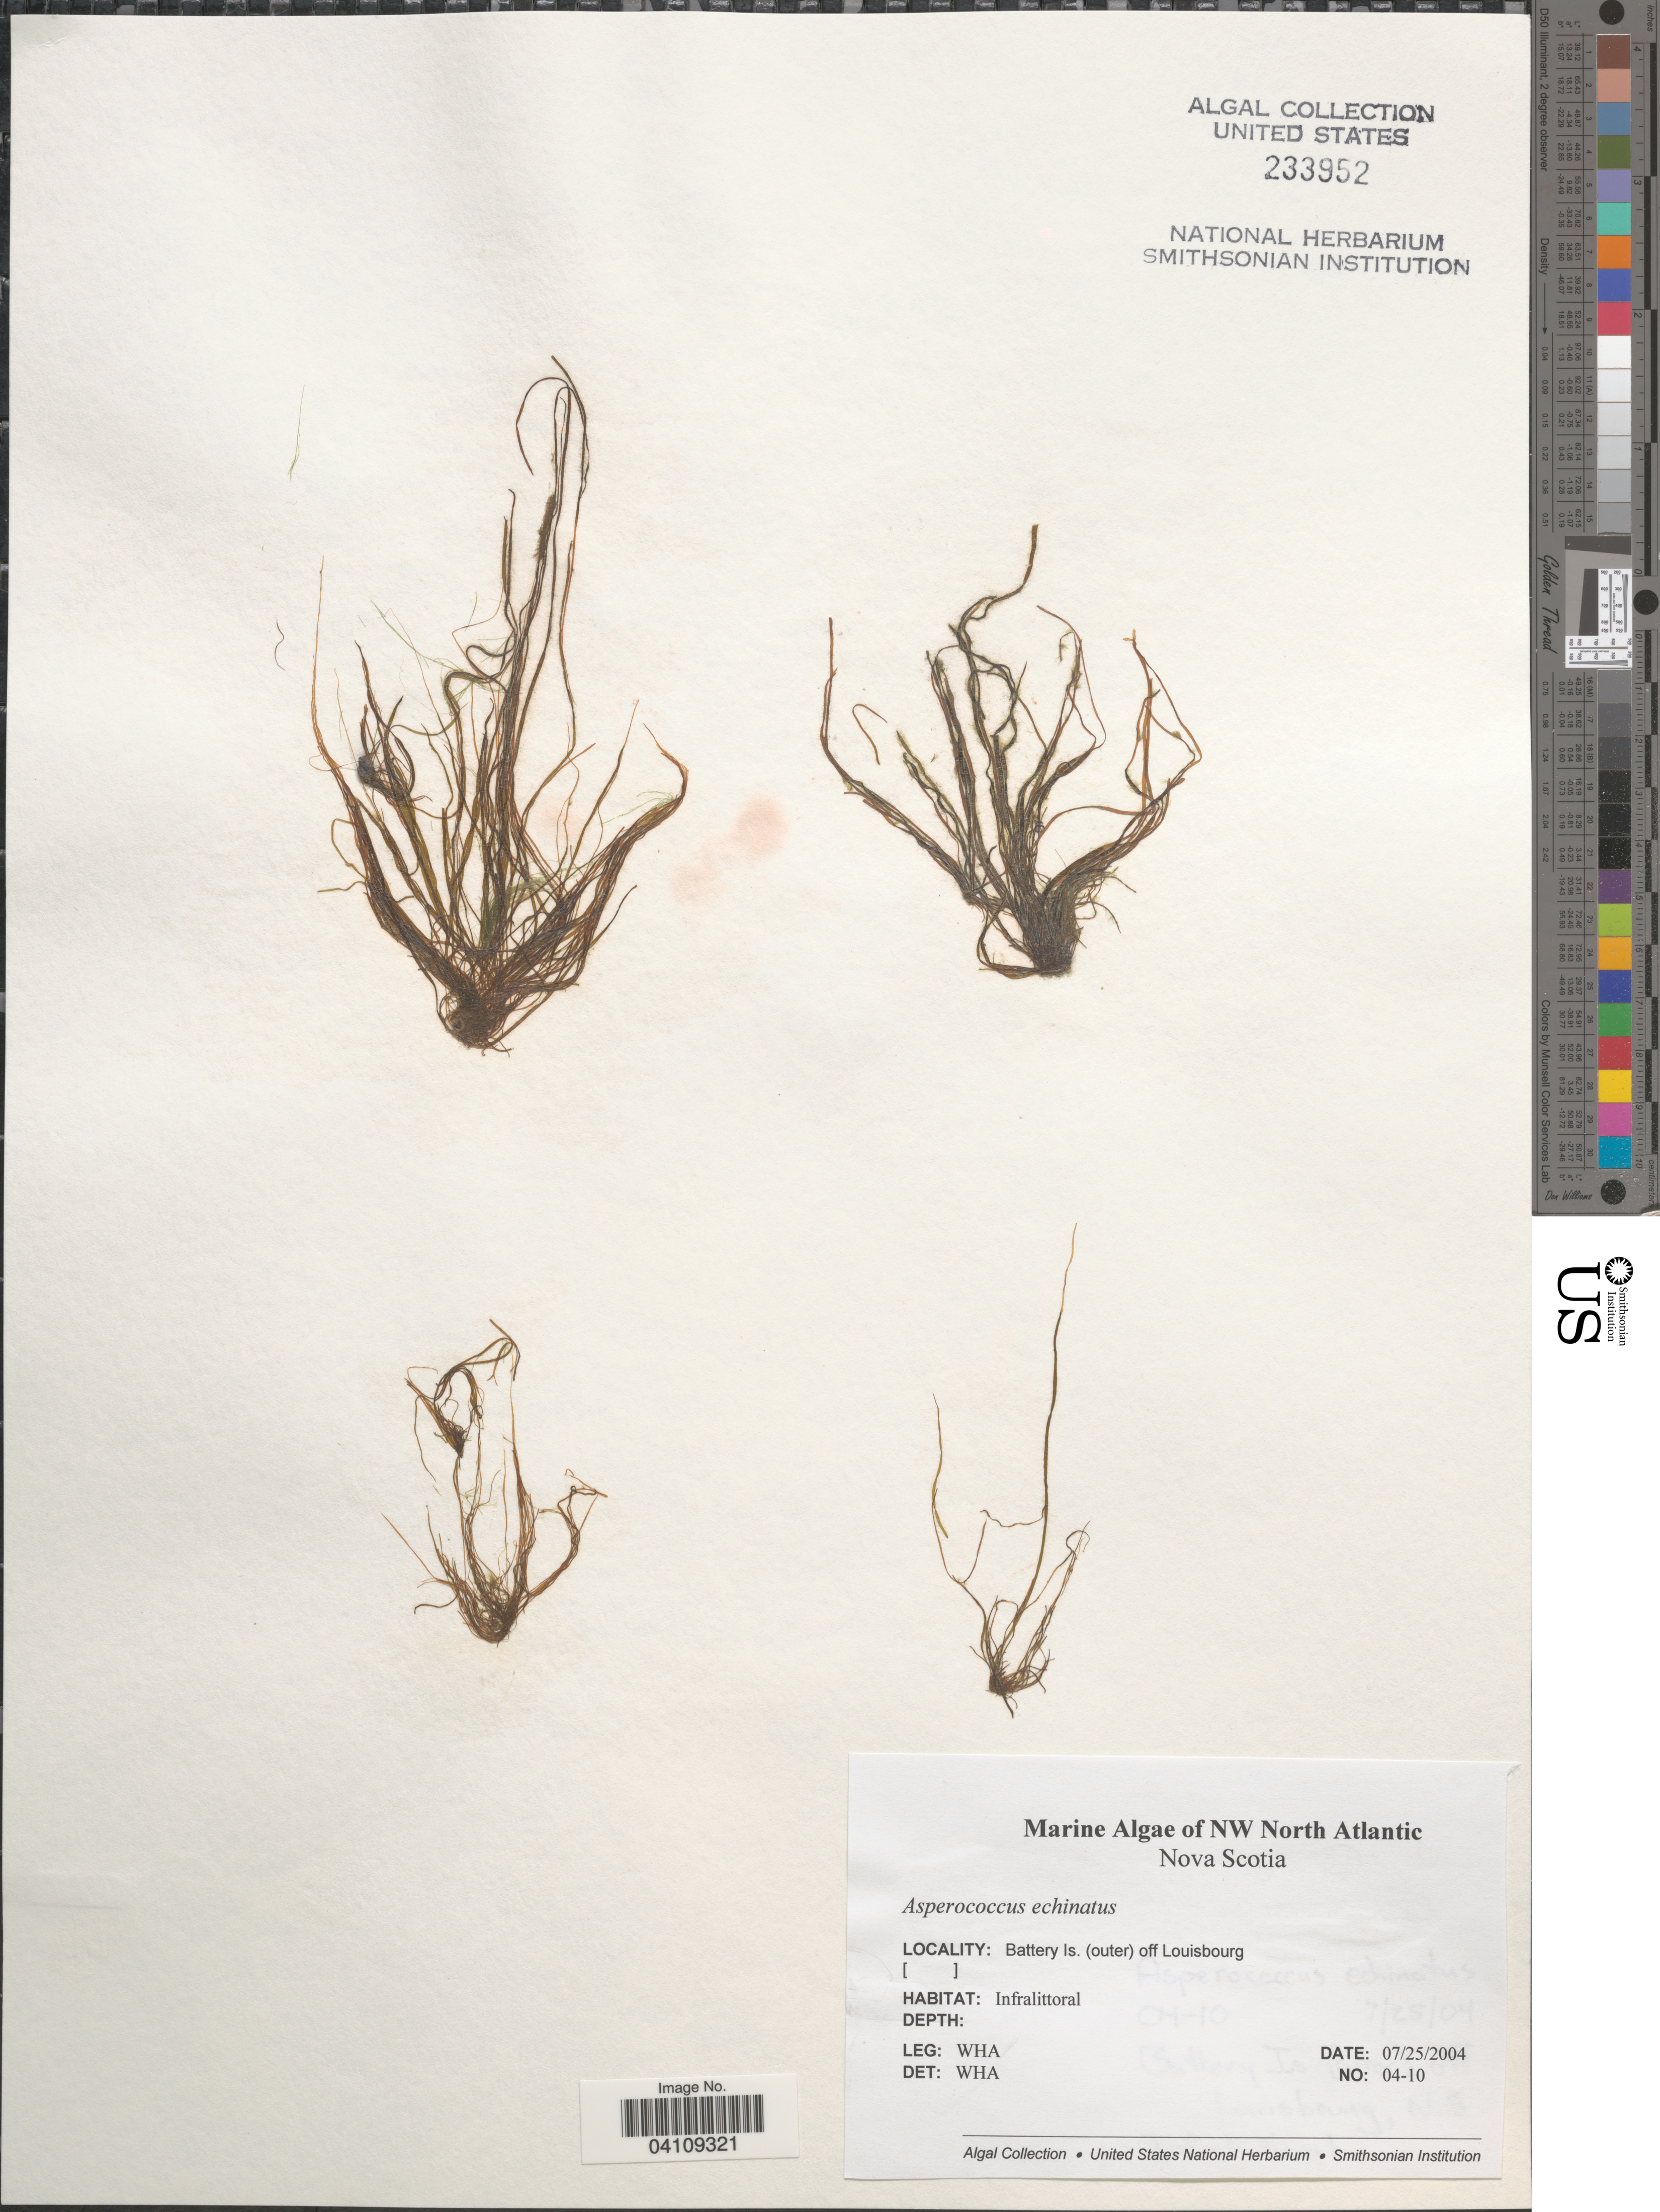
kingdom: Chromista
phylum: Ochrophyta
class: Phaeophyceae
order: Ectocarpales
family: Chordariaceae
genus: Asperococcus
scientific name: Asperococcus fistulosus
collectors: W. H. Adey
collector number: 04-10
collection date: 2004-07-25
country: Canada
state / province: Nova Scotia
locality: NW North Atlantic. Battery Is. (outer) off Louisbourg.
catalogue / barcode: US 233952